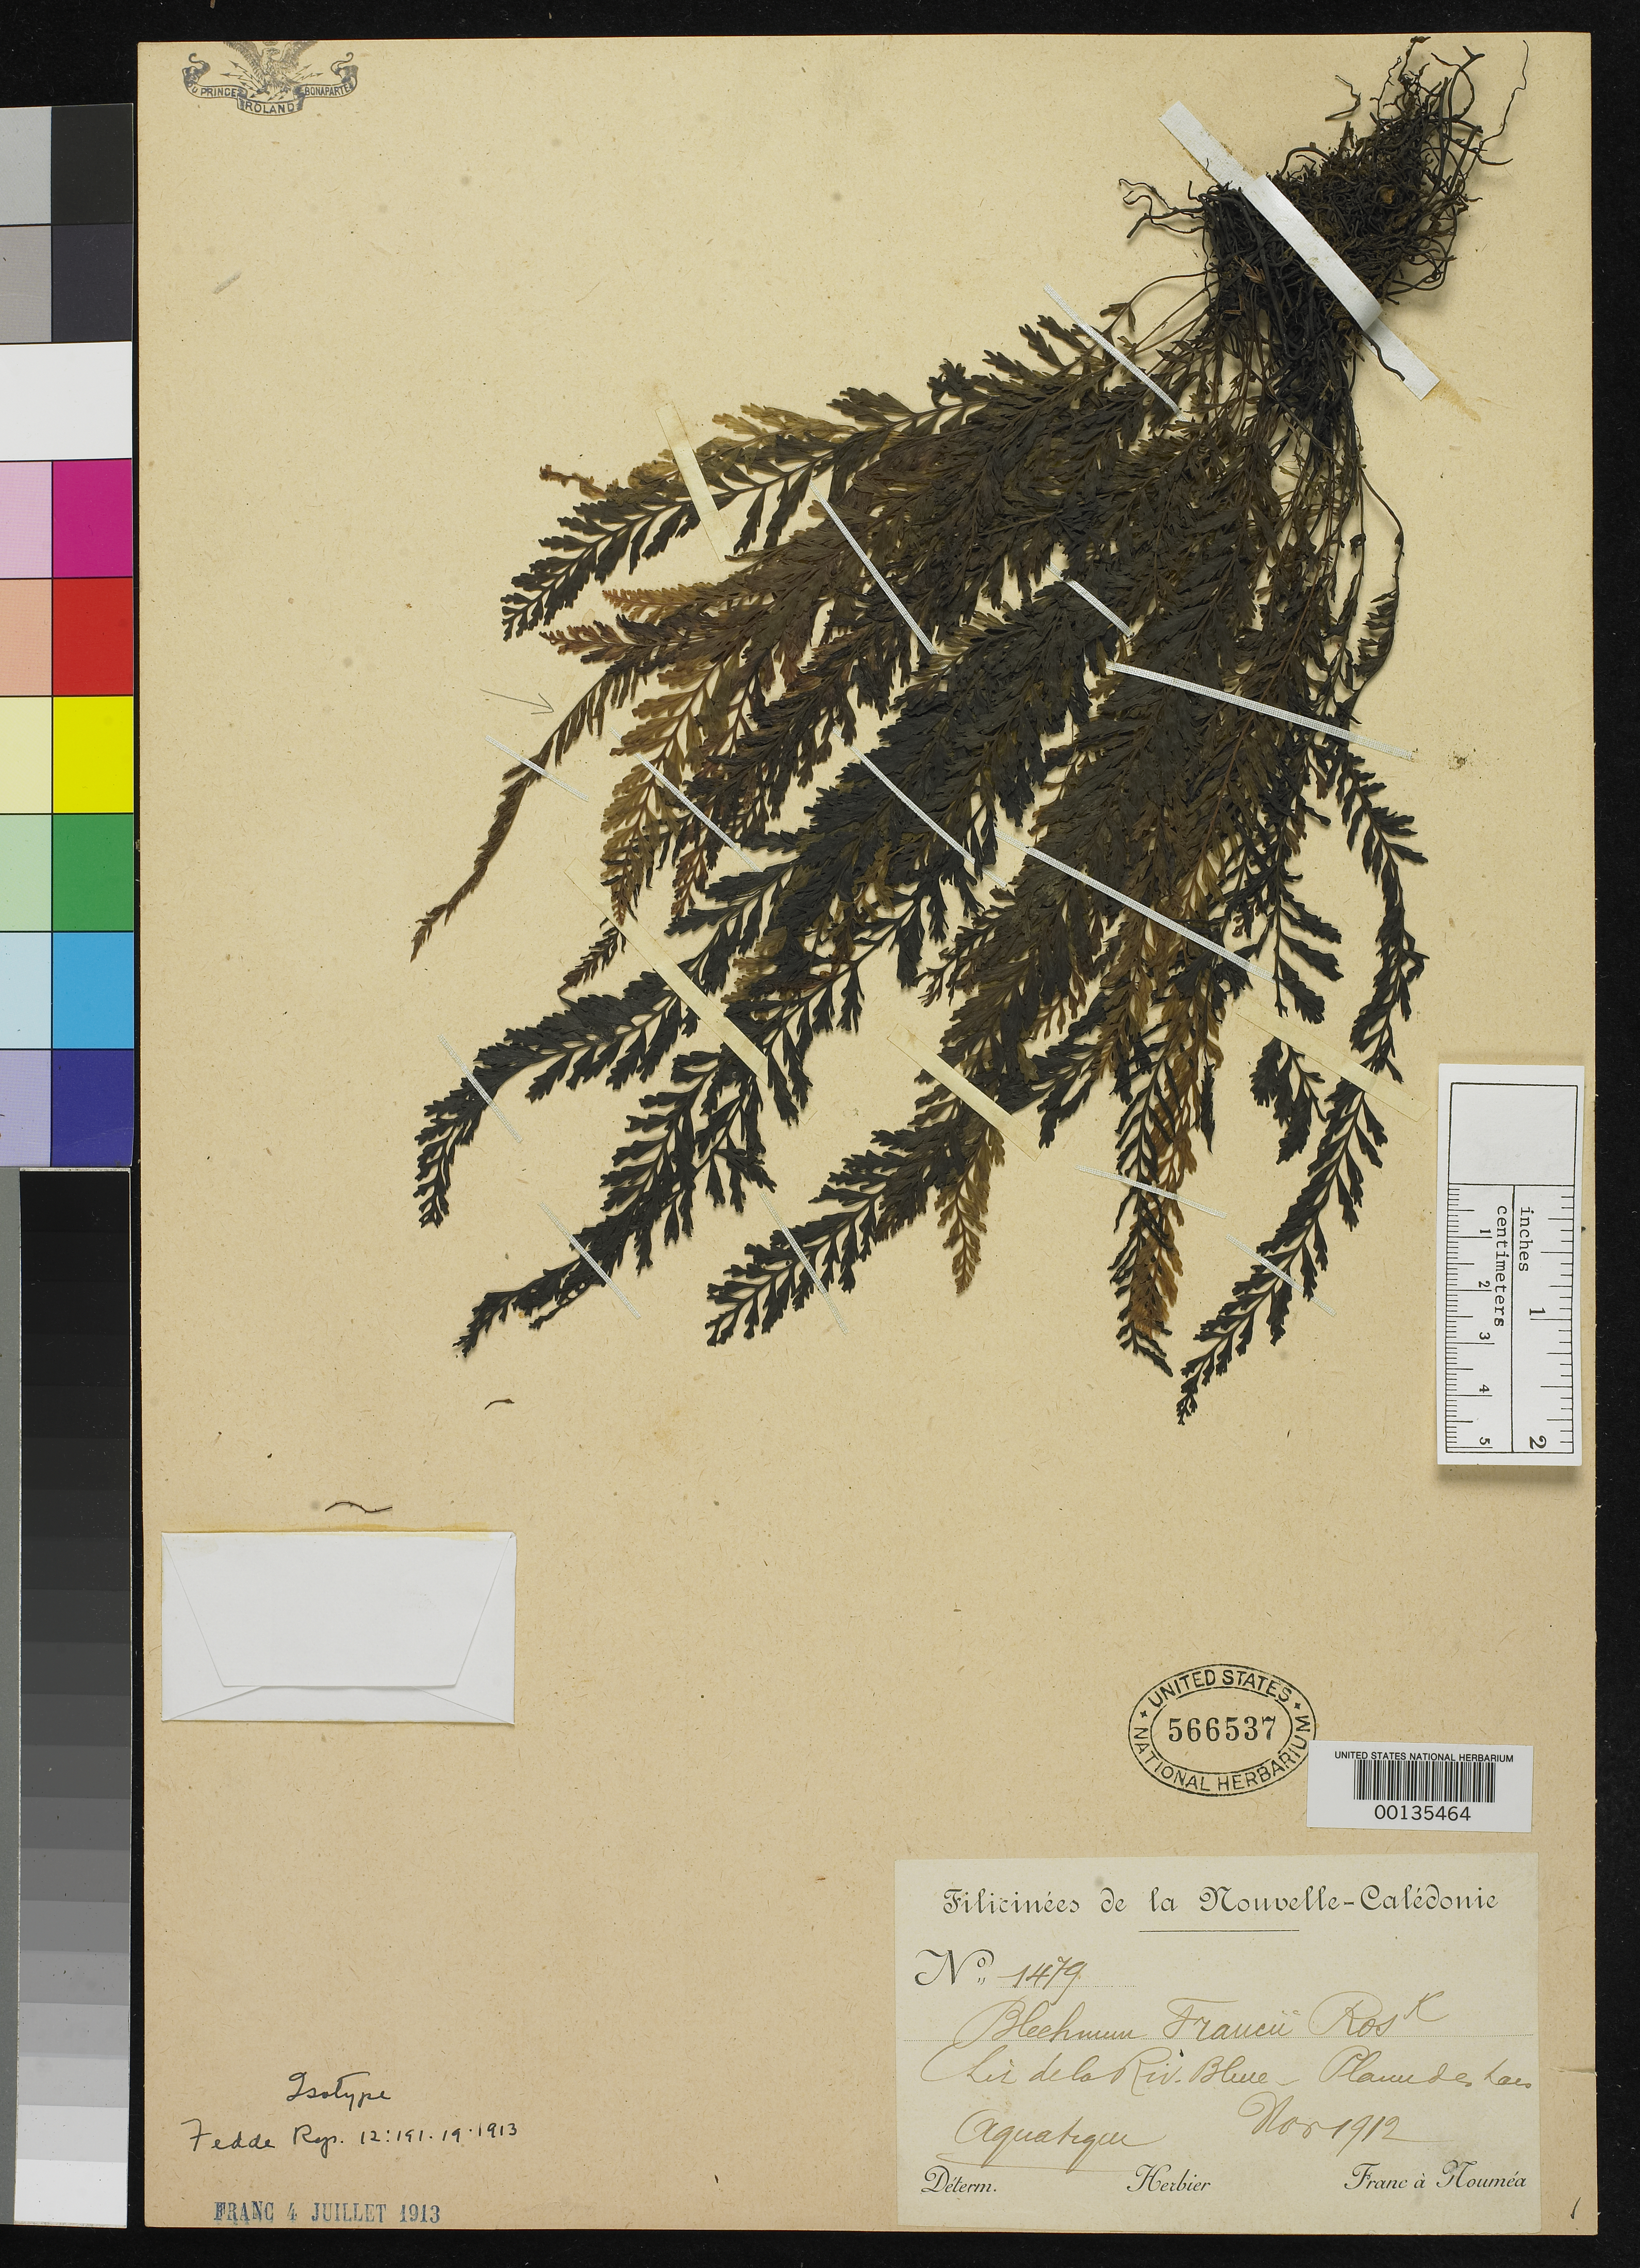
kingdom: Plantae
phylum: Tracheophyta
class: Polypodiopsida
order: Polypodiales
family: Blechnaceae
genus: Blechnum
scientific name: Blechnum francii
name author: Rosenst.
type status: Isotype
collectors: I. Franc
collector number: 1479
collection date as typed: Oct 1912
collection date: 1912-10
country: New Caledonia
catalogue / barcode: US 566537